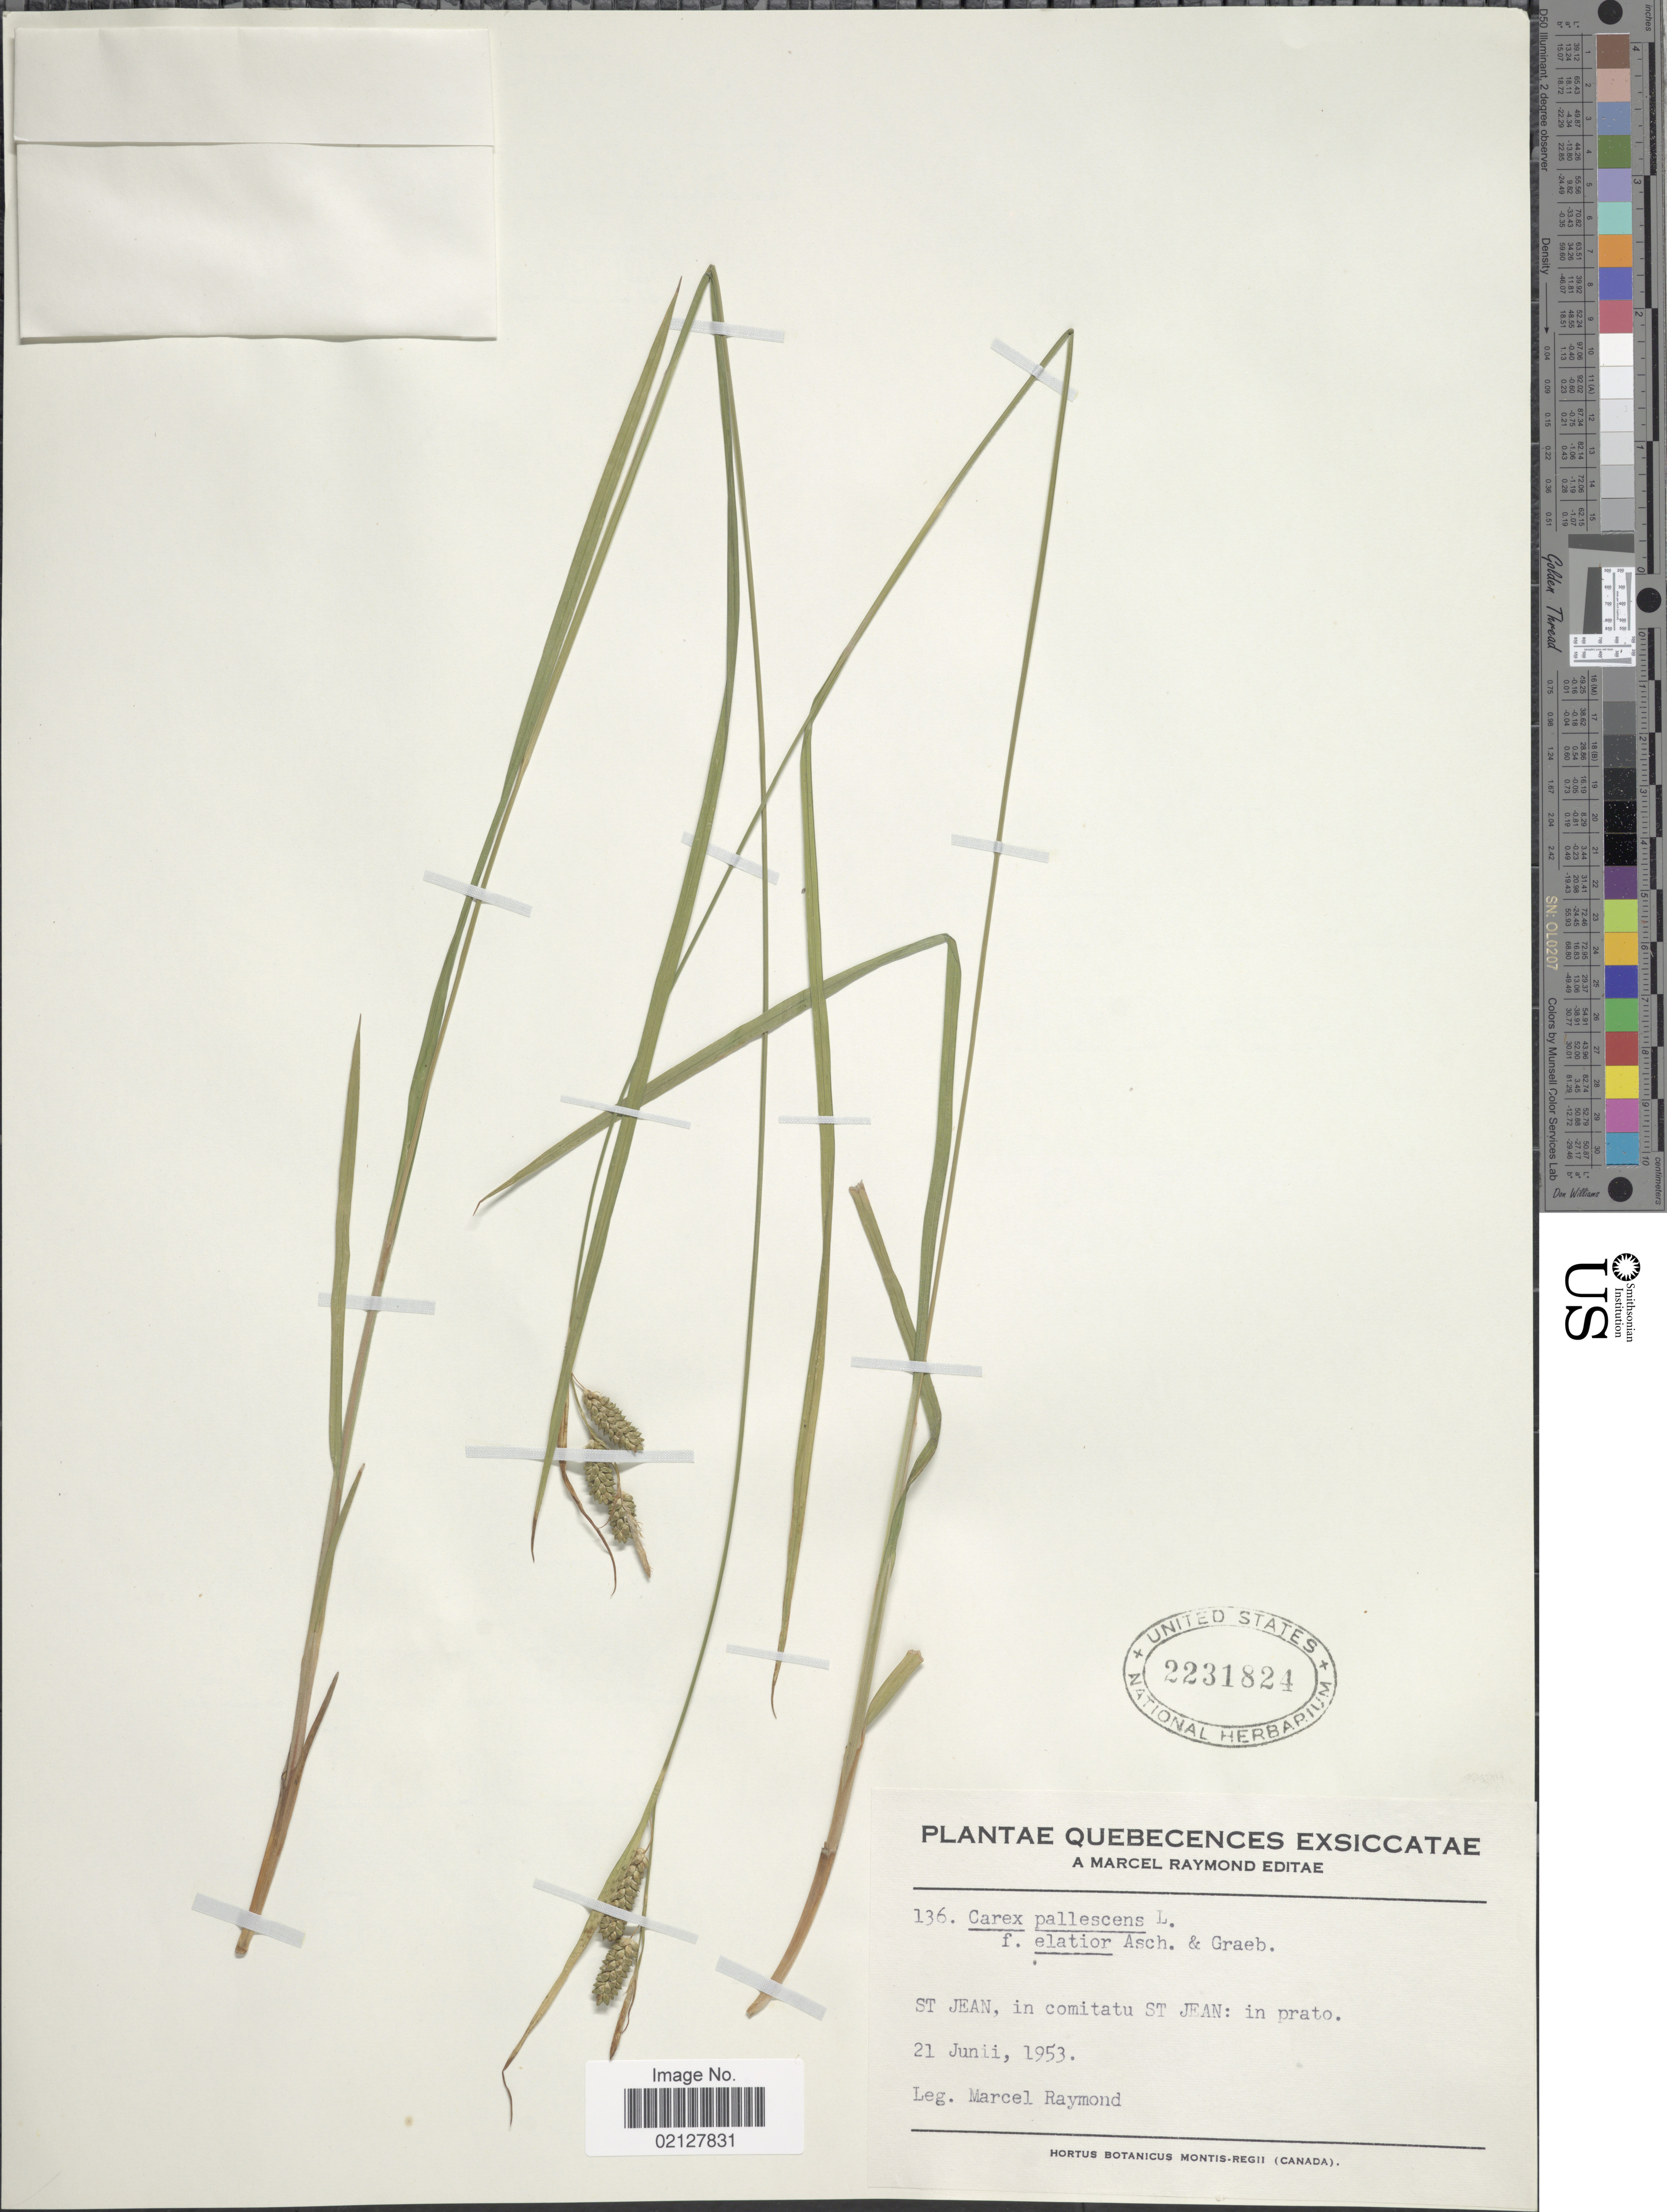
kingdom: Plantae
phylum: Tracheophyta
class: Liliopsida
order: Poales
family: Cyperaceae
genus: Carex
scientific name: Carex pallescens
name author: L.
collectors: M. Raymond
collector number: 136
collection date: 1953-06-21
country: Canada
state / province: Quebec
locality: St, Jean, in comitatu St. Jean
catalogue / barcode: US 2231824